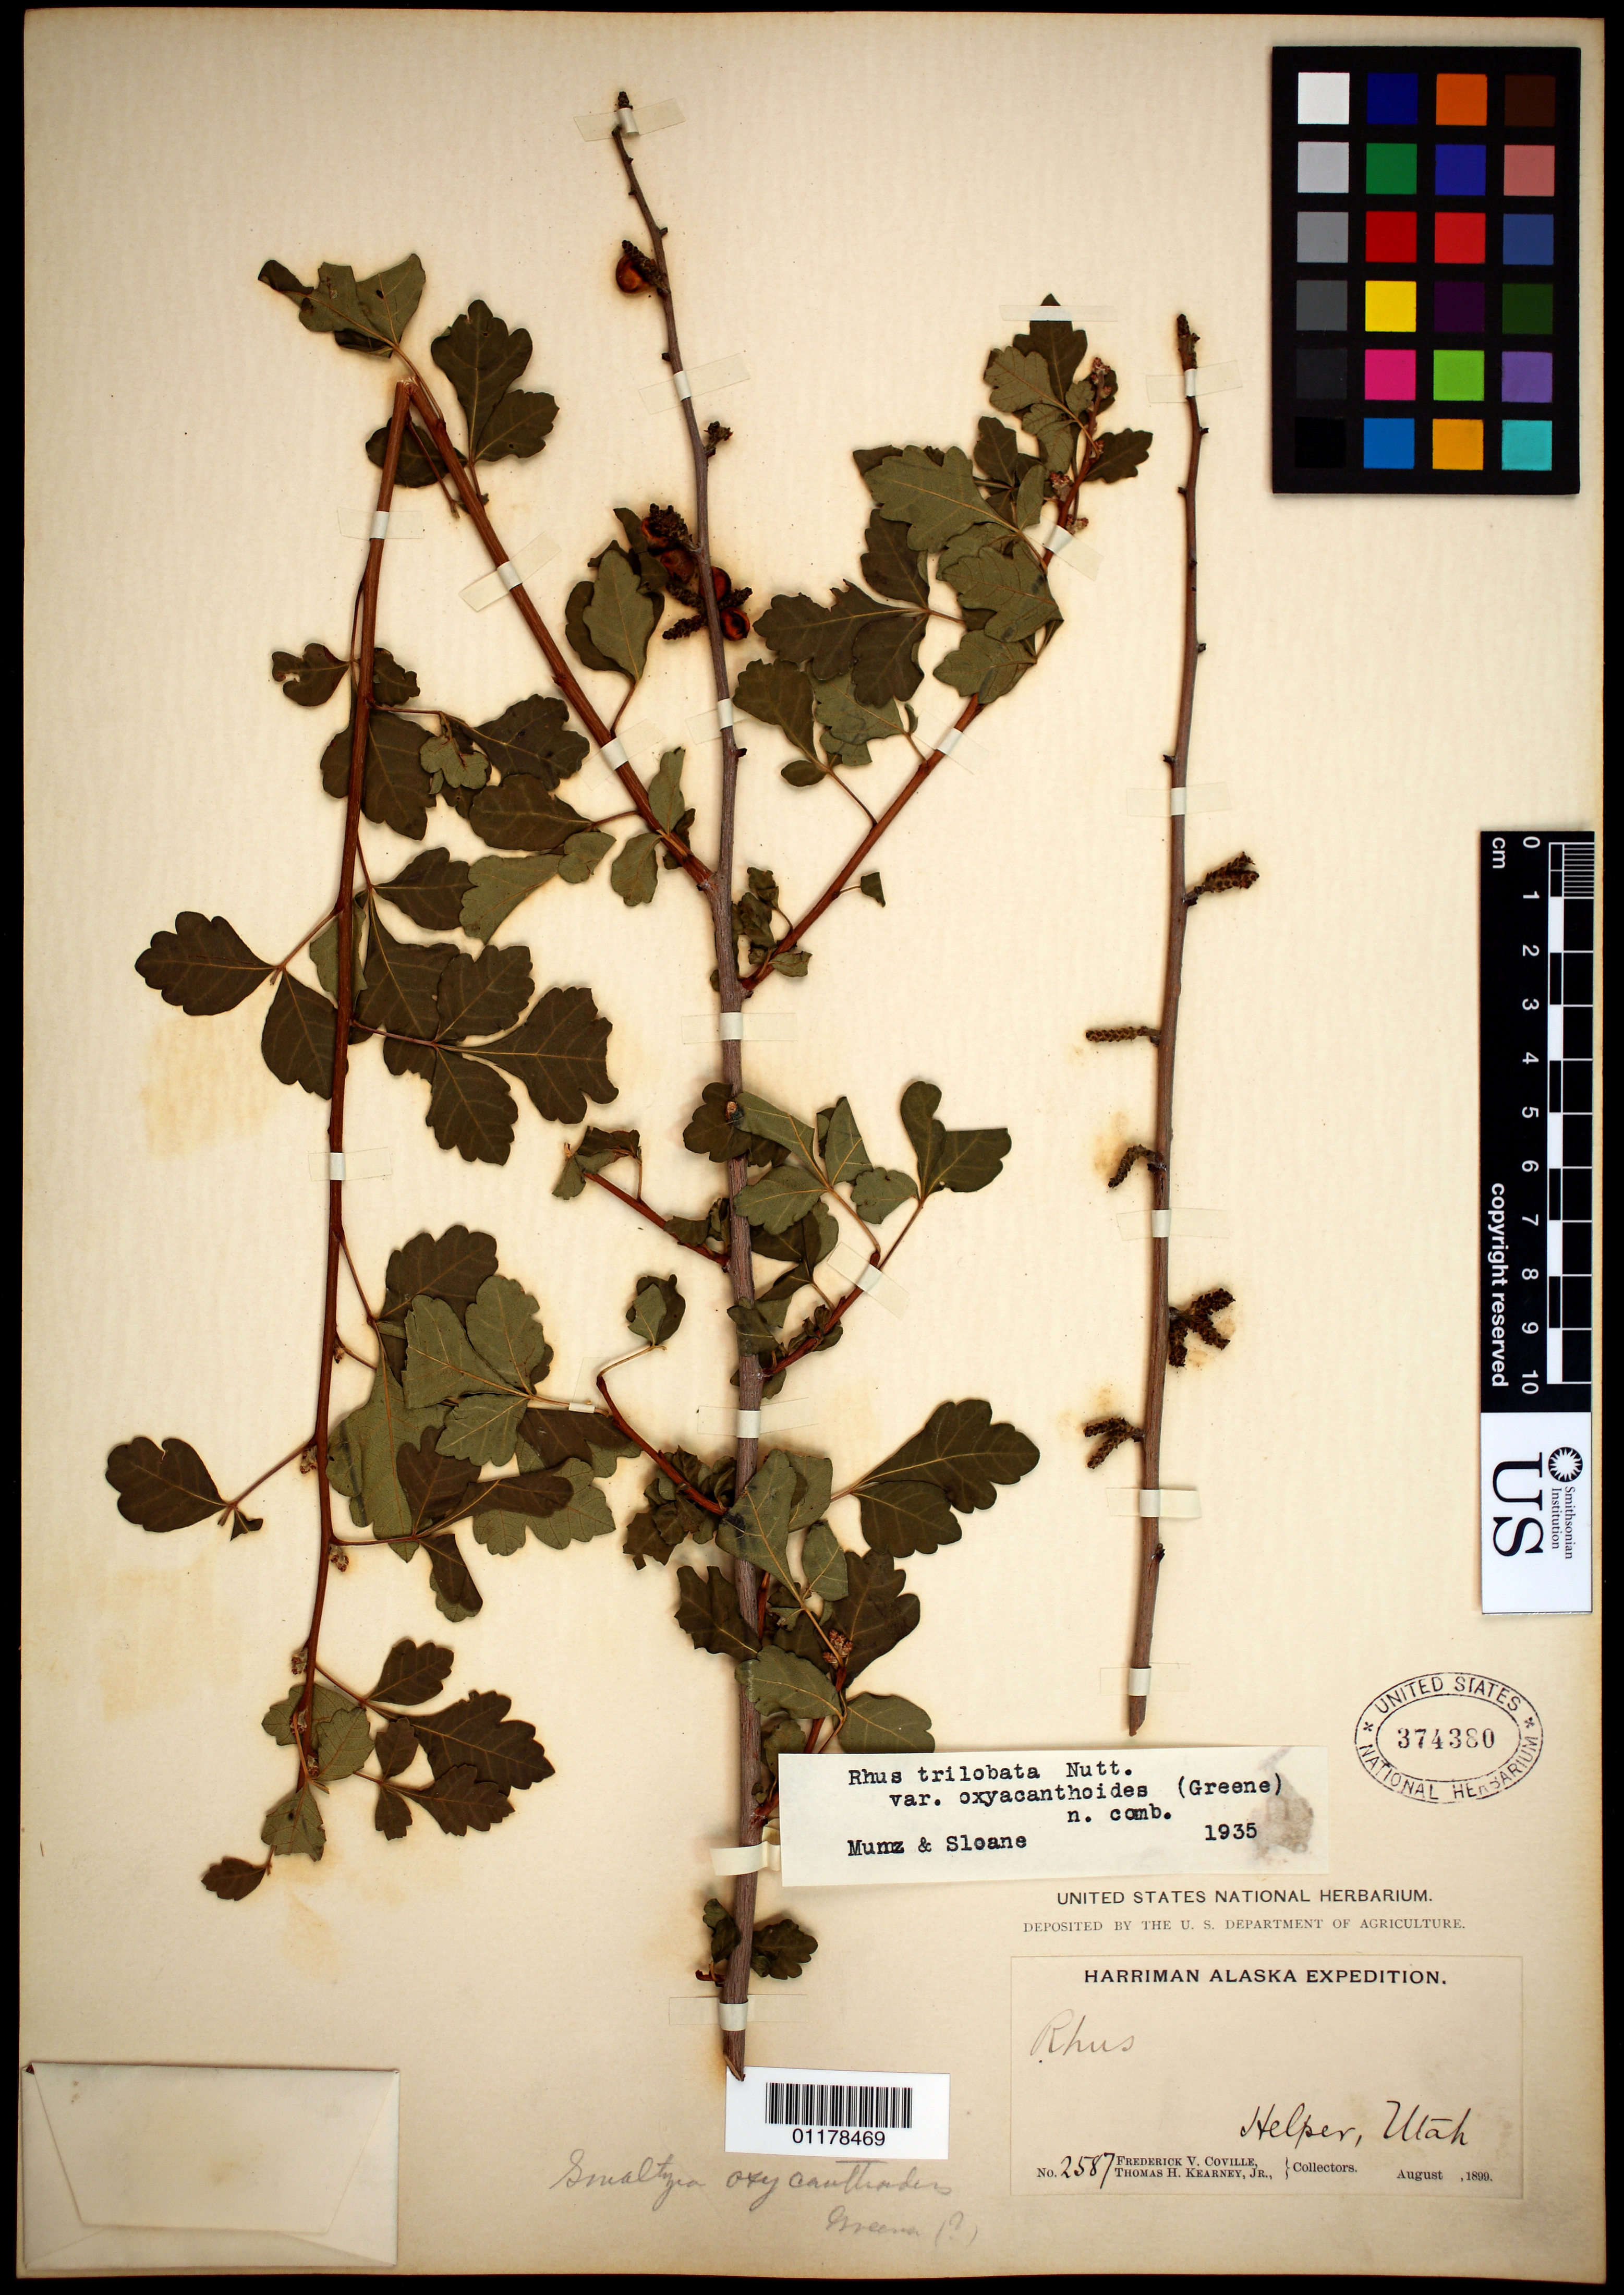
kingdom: Plantae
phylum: Tracheophyta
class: Magnoliopsida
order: Sapindales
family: Anacardiaceae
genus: Rhus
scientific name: Rhus trilobata var oxyacanthoides (Greene) Munz & Sloana ined.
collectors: F. V. Coville & T. H. Kearney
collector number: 2587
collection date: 1899-08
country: United States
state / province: Utah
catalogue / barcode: US 374380